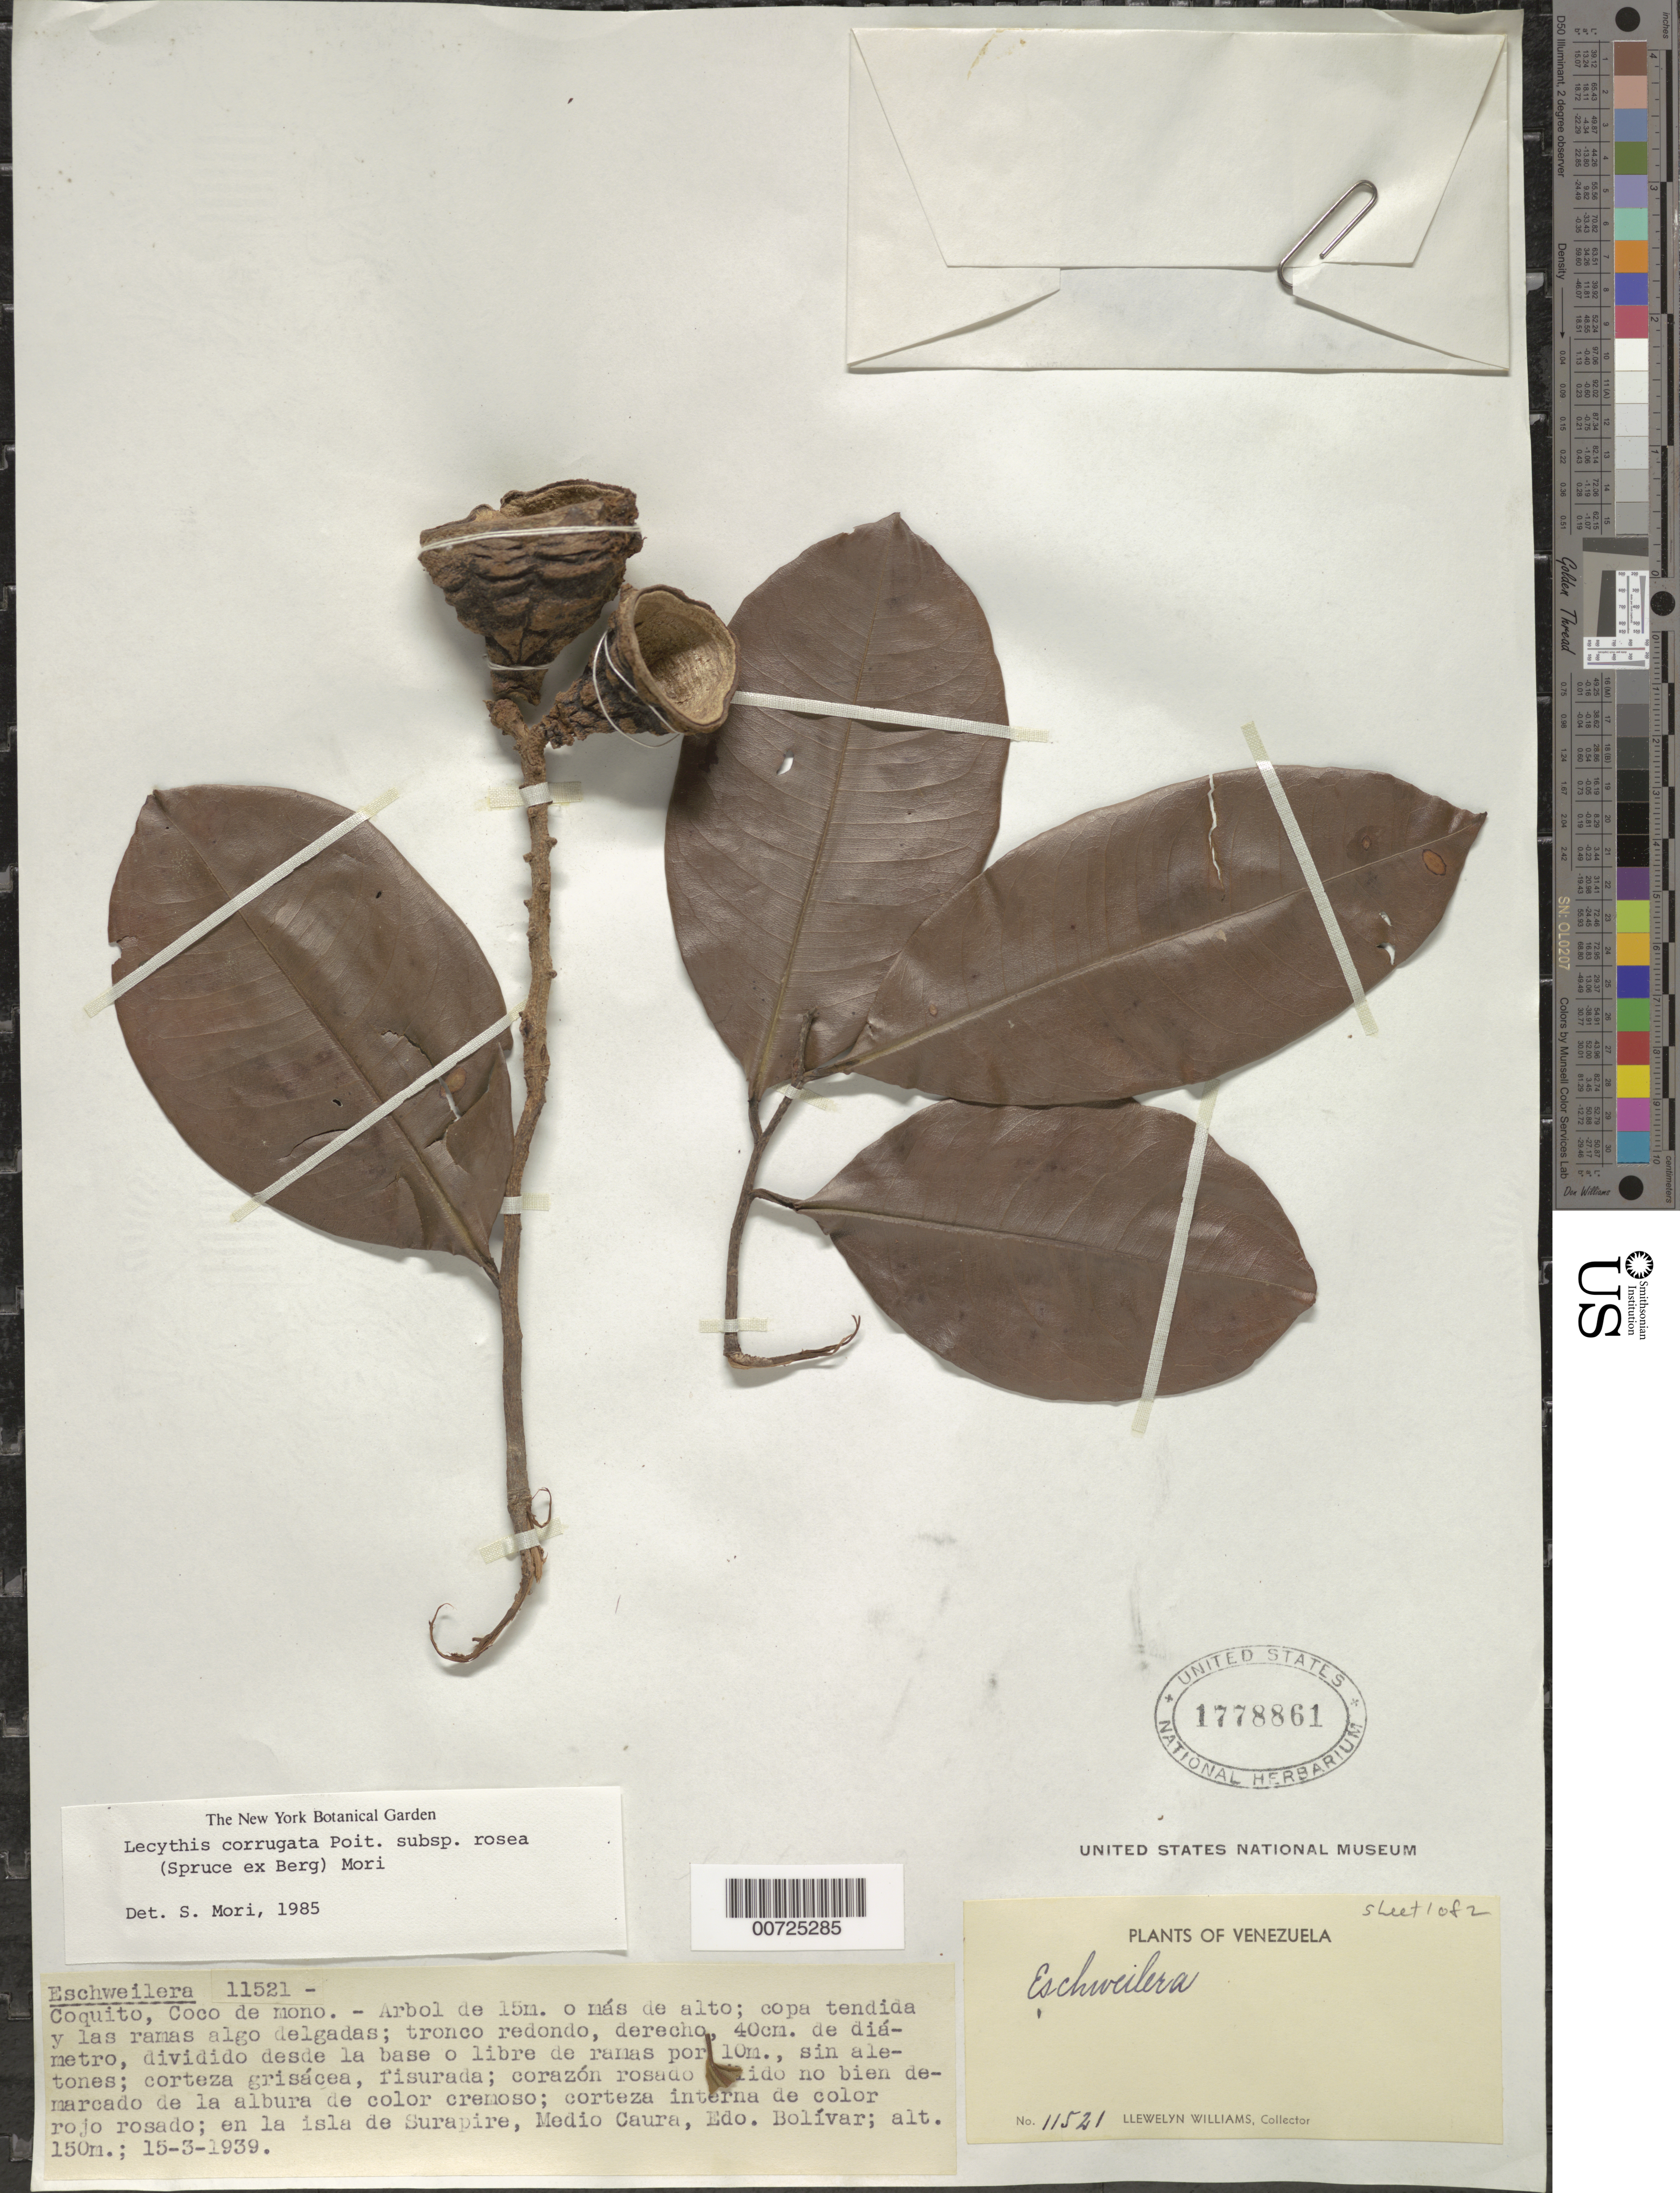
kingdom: Plantae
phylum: Tracheophyta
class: Magnoliopsida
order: Ericales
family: Lecythidaceae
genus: Lecythis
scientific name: Lecythis corrugata subsp. rosea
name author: (O. Berg) S.A. Mori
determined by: Mori, Scott A.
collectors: Ll. Williams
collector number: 11521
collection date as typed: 15-Mar-39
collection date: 1939-03-15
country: Venezuela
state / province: Bolívar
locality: Isla de Surapire, Medio Caura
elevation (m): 150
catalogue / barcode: US 1778861